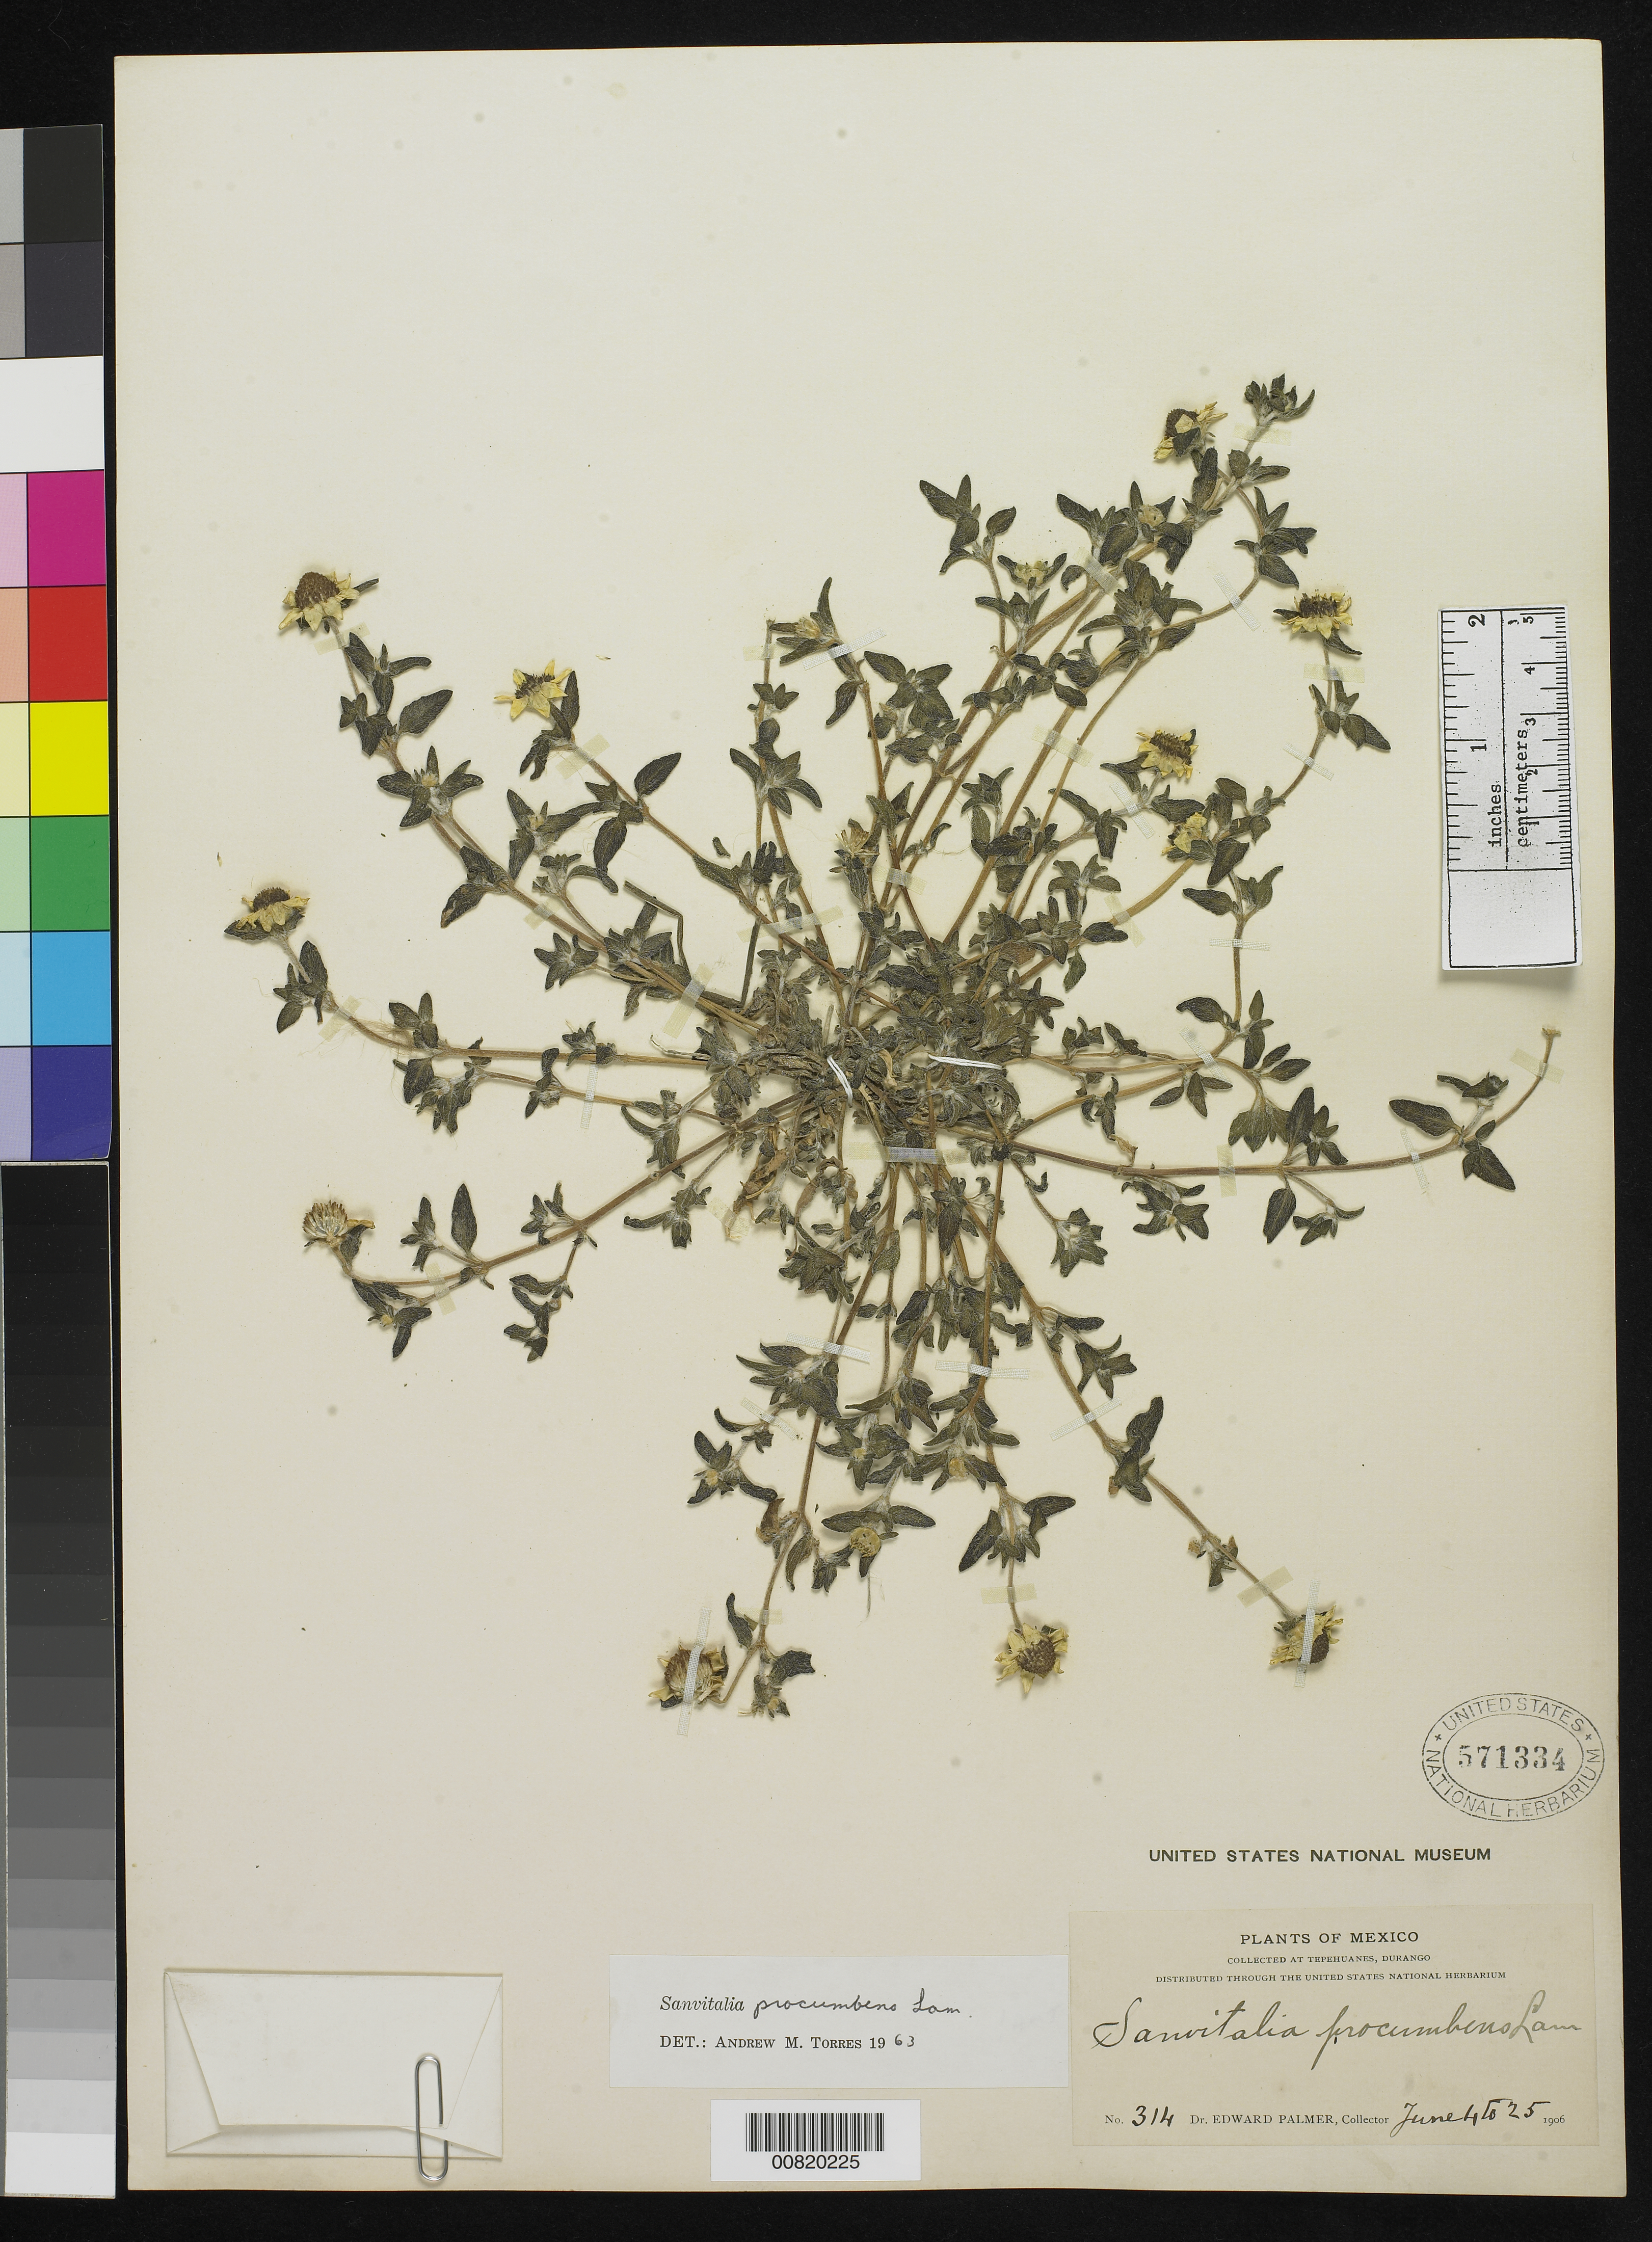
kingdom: Plantae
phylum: Tracheophyta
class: Magnoliopsida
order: Asterales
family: Asteraceae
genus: Sanvitalia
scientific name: Sanvitalia procumbens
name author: Lam.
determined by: Skibicki, Samuel V.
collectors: E. Palmer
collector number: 314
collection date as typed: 04 Jun 1906 to 25 Jun 1906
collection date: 1906-06-04/1906-06-25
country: Mexico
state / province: Durango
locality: Tepehuanes, Durango.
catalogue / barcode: US 571334